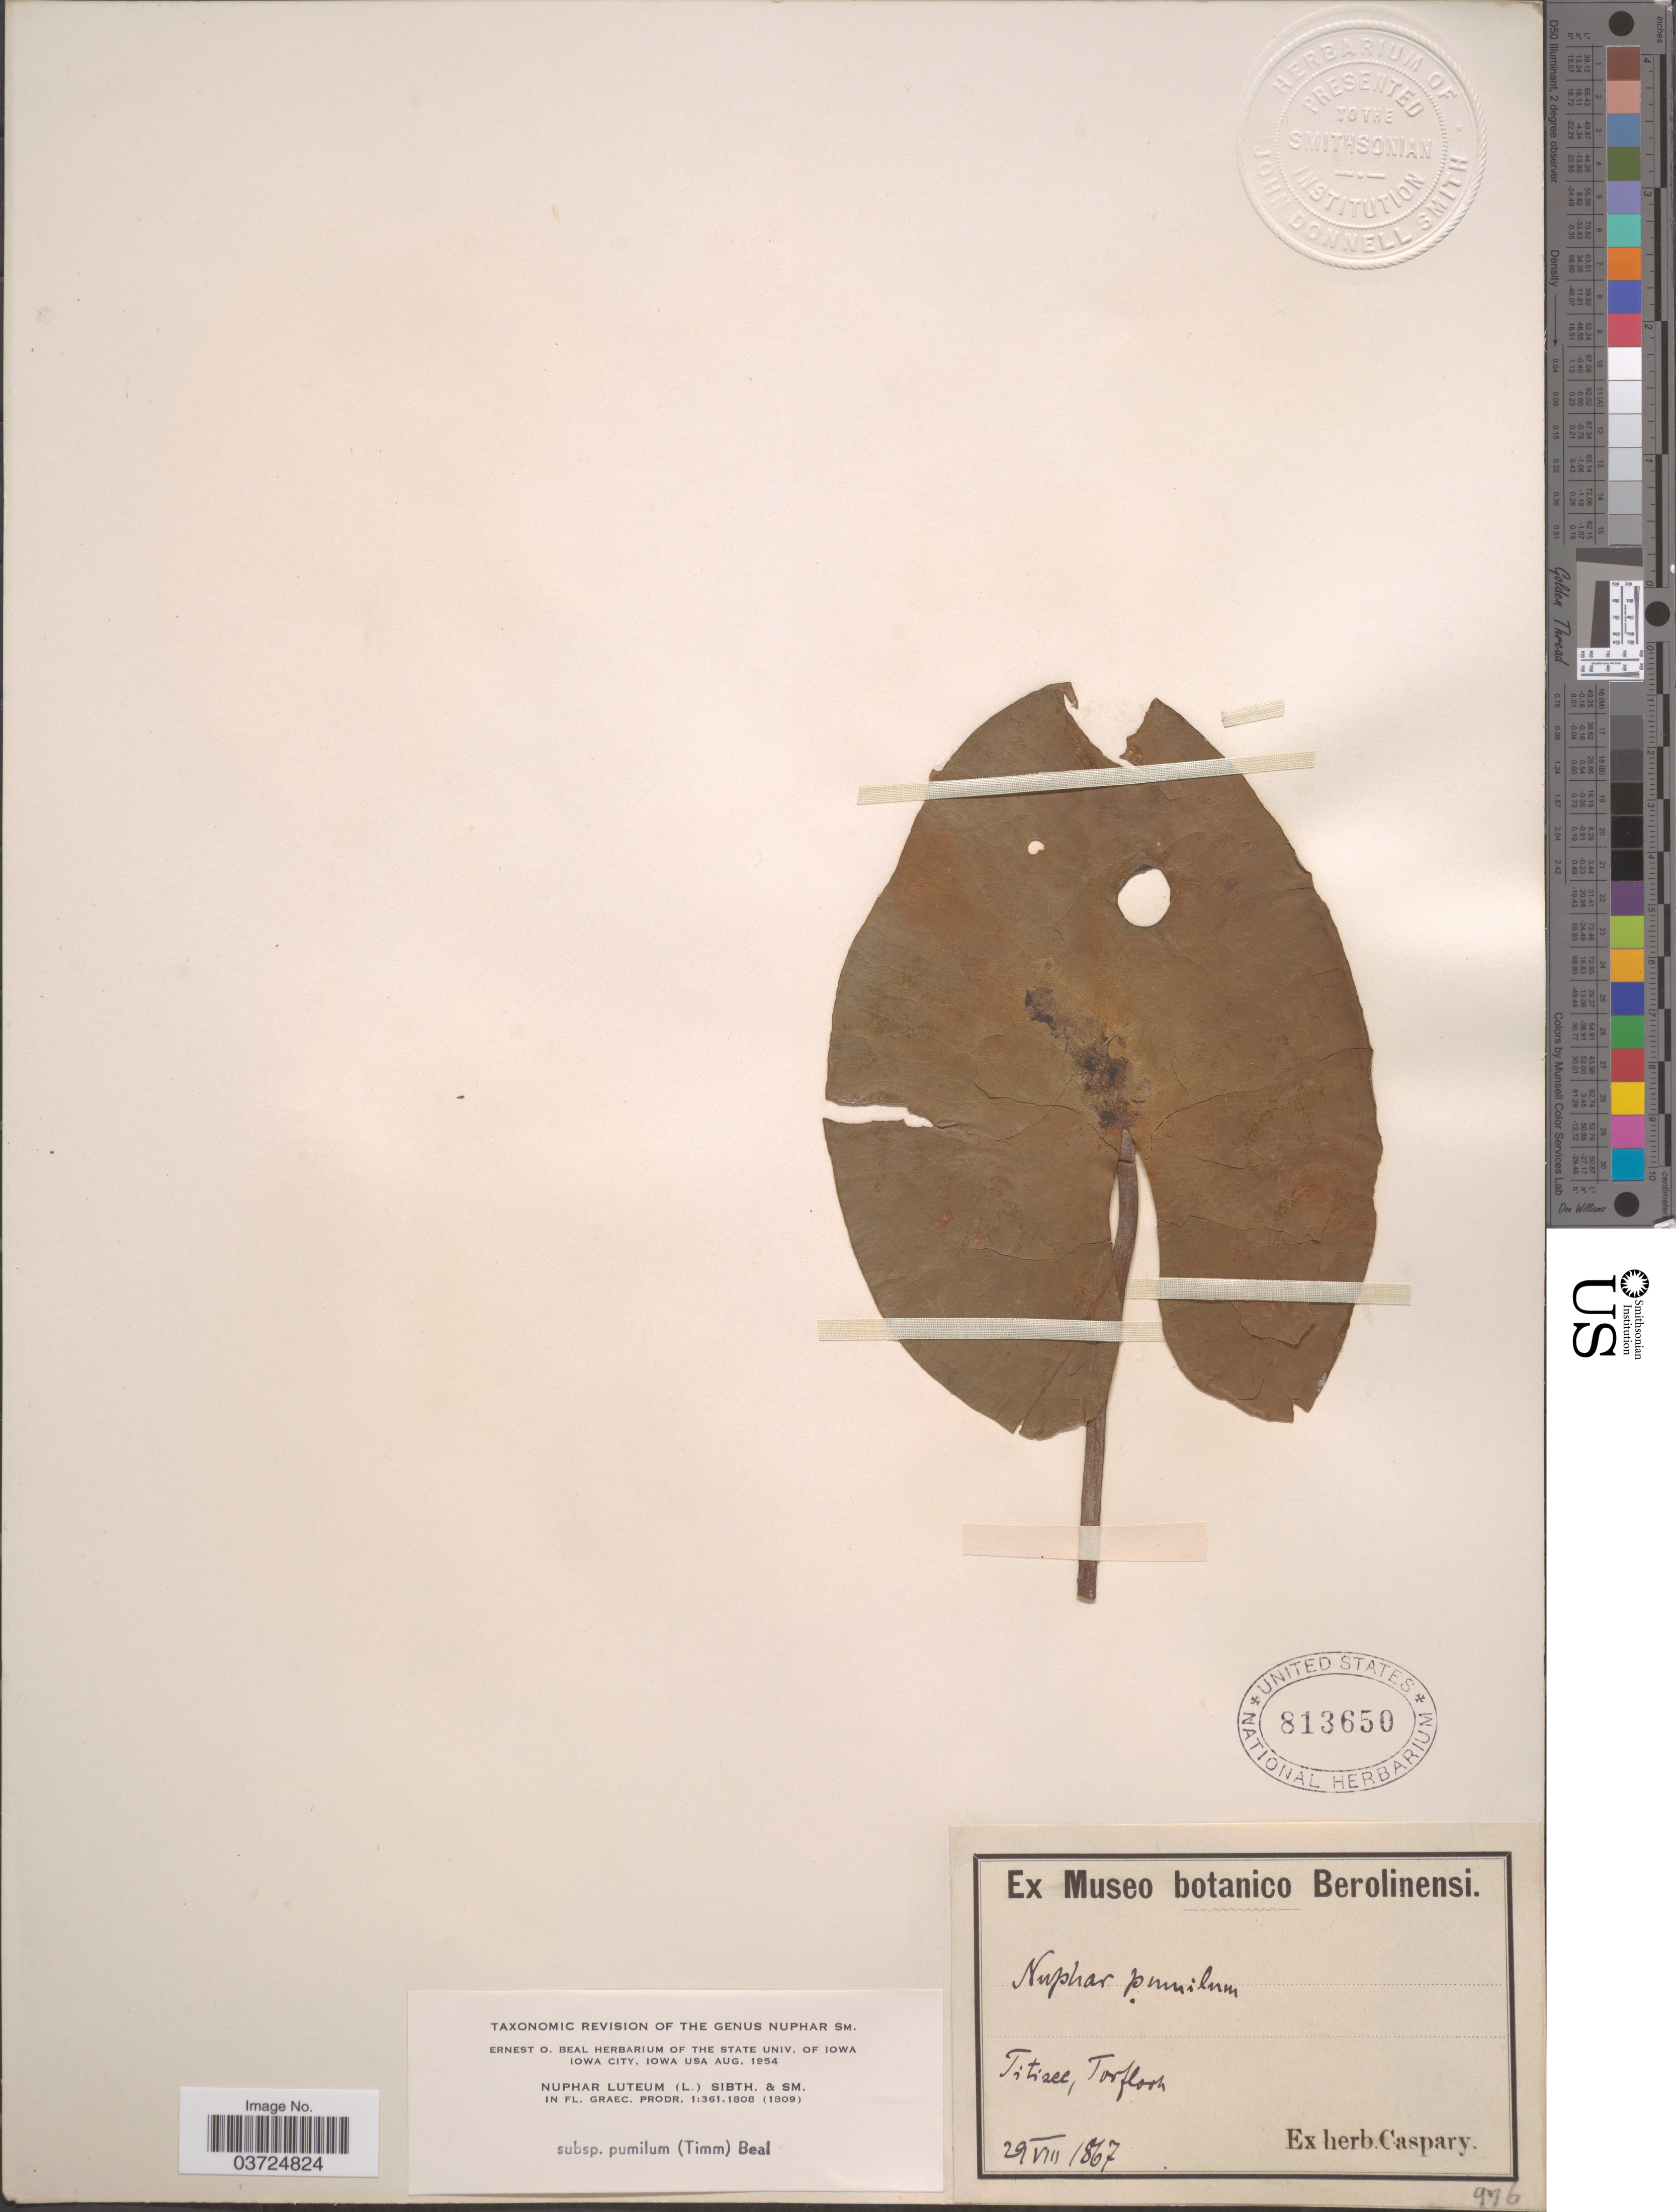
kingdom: Plantae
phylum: Tracheophyta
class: Magnoliopsida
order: Nymphaeales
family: Nymphaeaceae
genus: Nuphar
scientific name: Nuphar lutea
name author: (L.) Sm.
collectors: Ex herb. Caspary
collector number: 976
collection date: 1867-08-29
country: Germany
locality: Titisee, Torflosh. [interpreted]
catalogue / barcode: US 813650